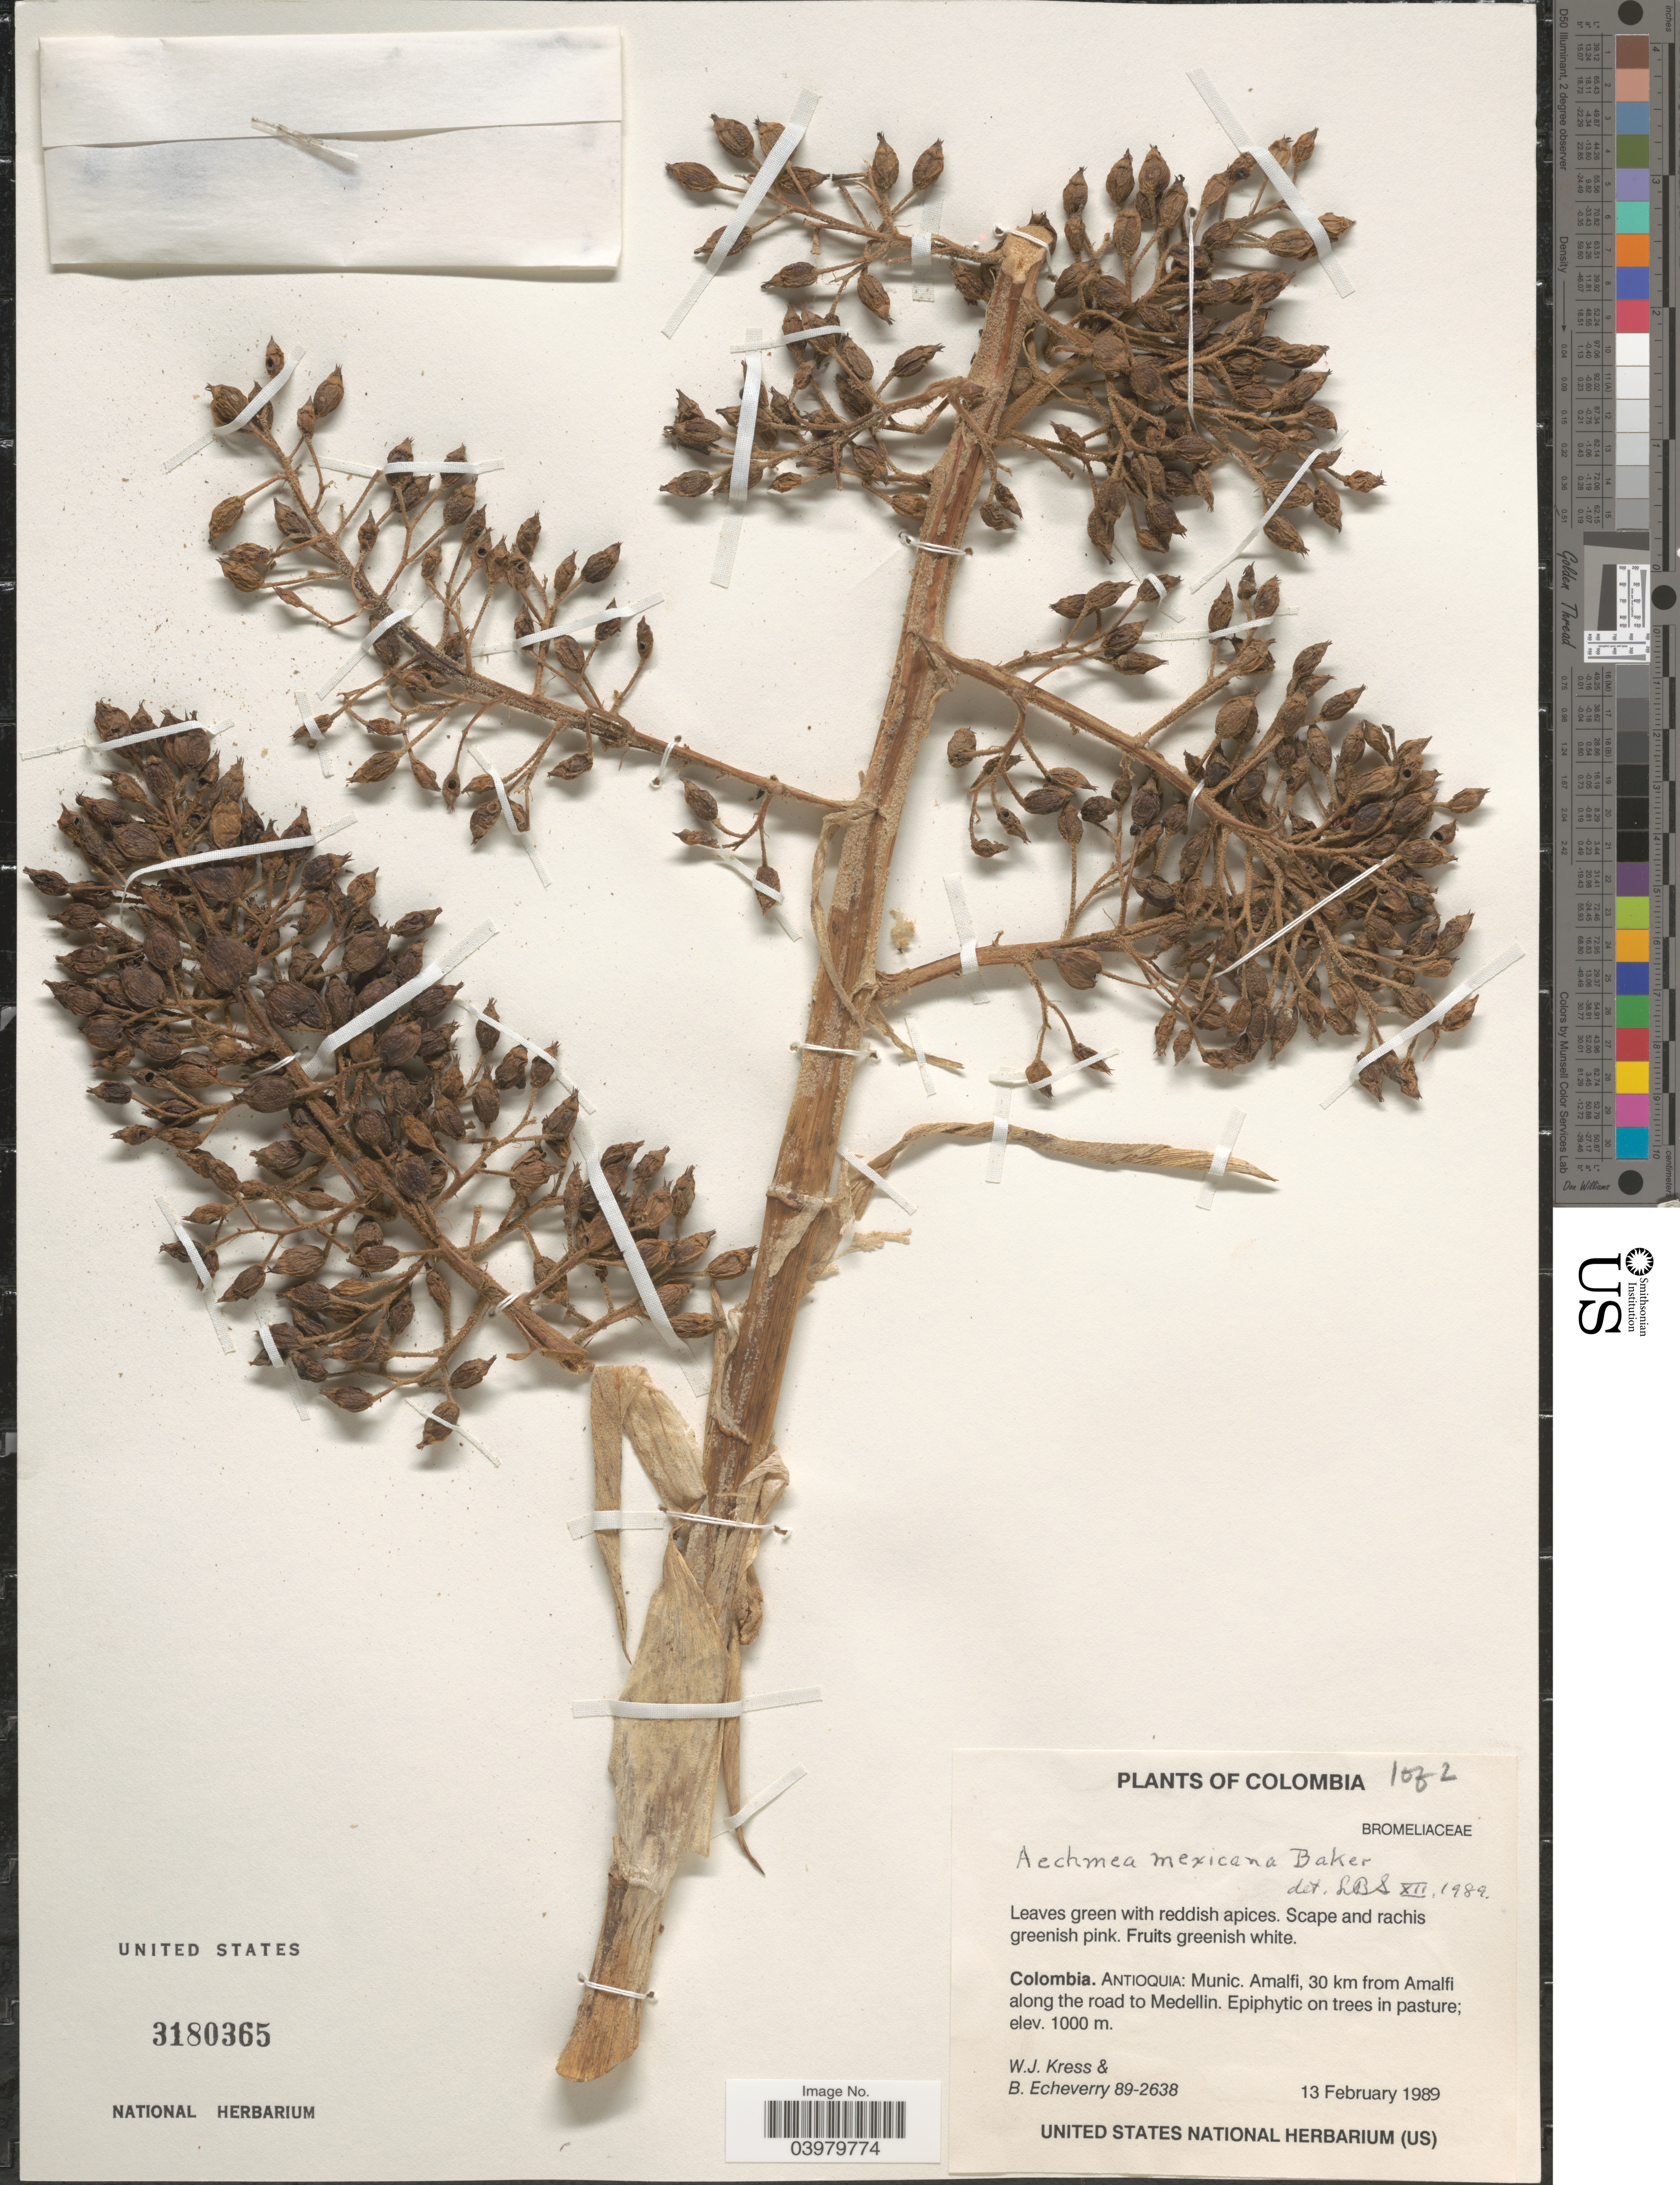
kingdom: Plantae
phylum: Tracheophyta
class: Liliopsida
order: Poales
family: Bromeliaceae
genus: Aechmea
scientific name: Aechmea mexicana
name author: Baker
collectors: W. J. Kress & B. Echeverry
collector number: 89-2638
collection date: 1989-02-13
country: Colombia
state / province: Antioquia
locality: Munic. Amalfi, 30 km from Amalfi along the road to Medellin.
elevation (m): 1000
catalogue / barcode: US 3180365